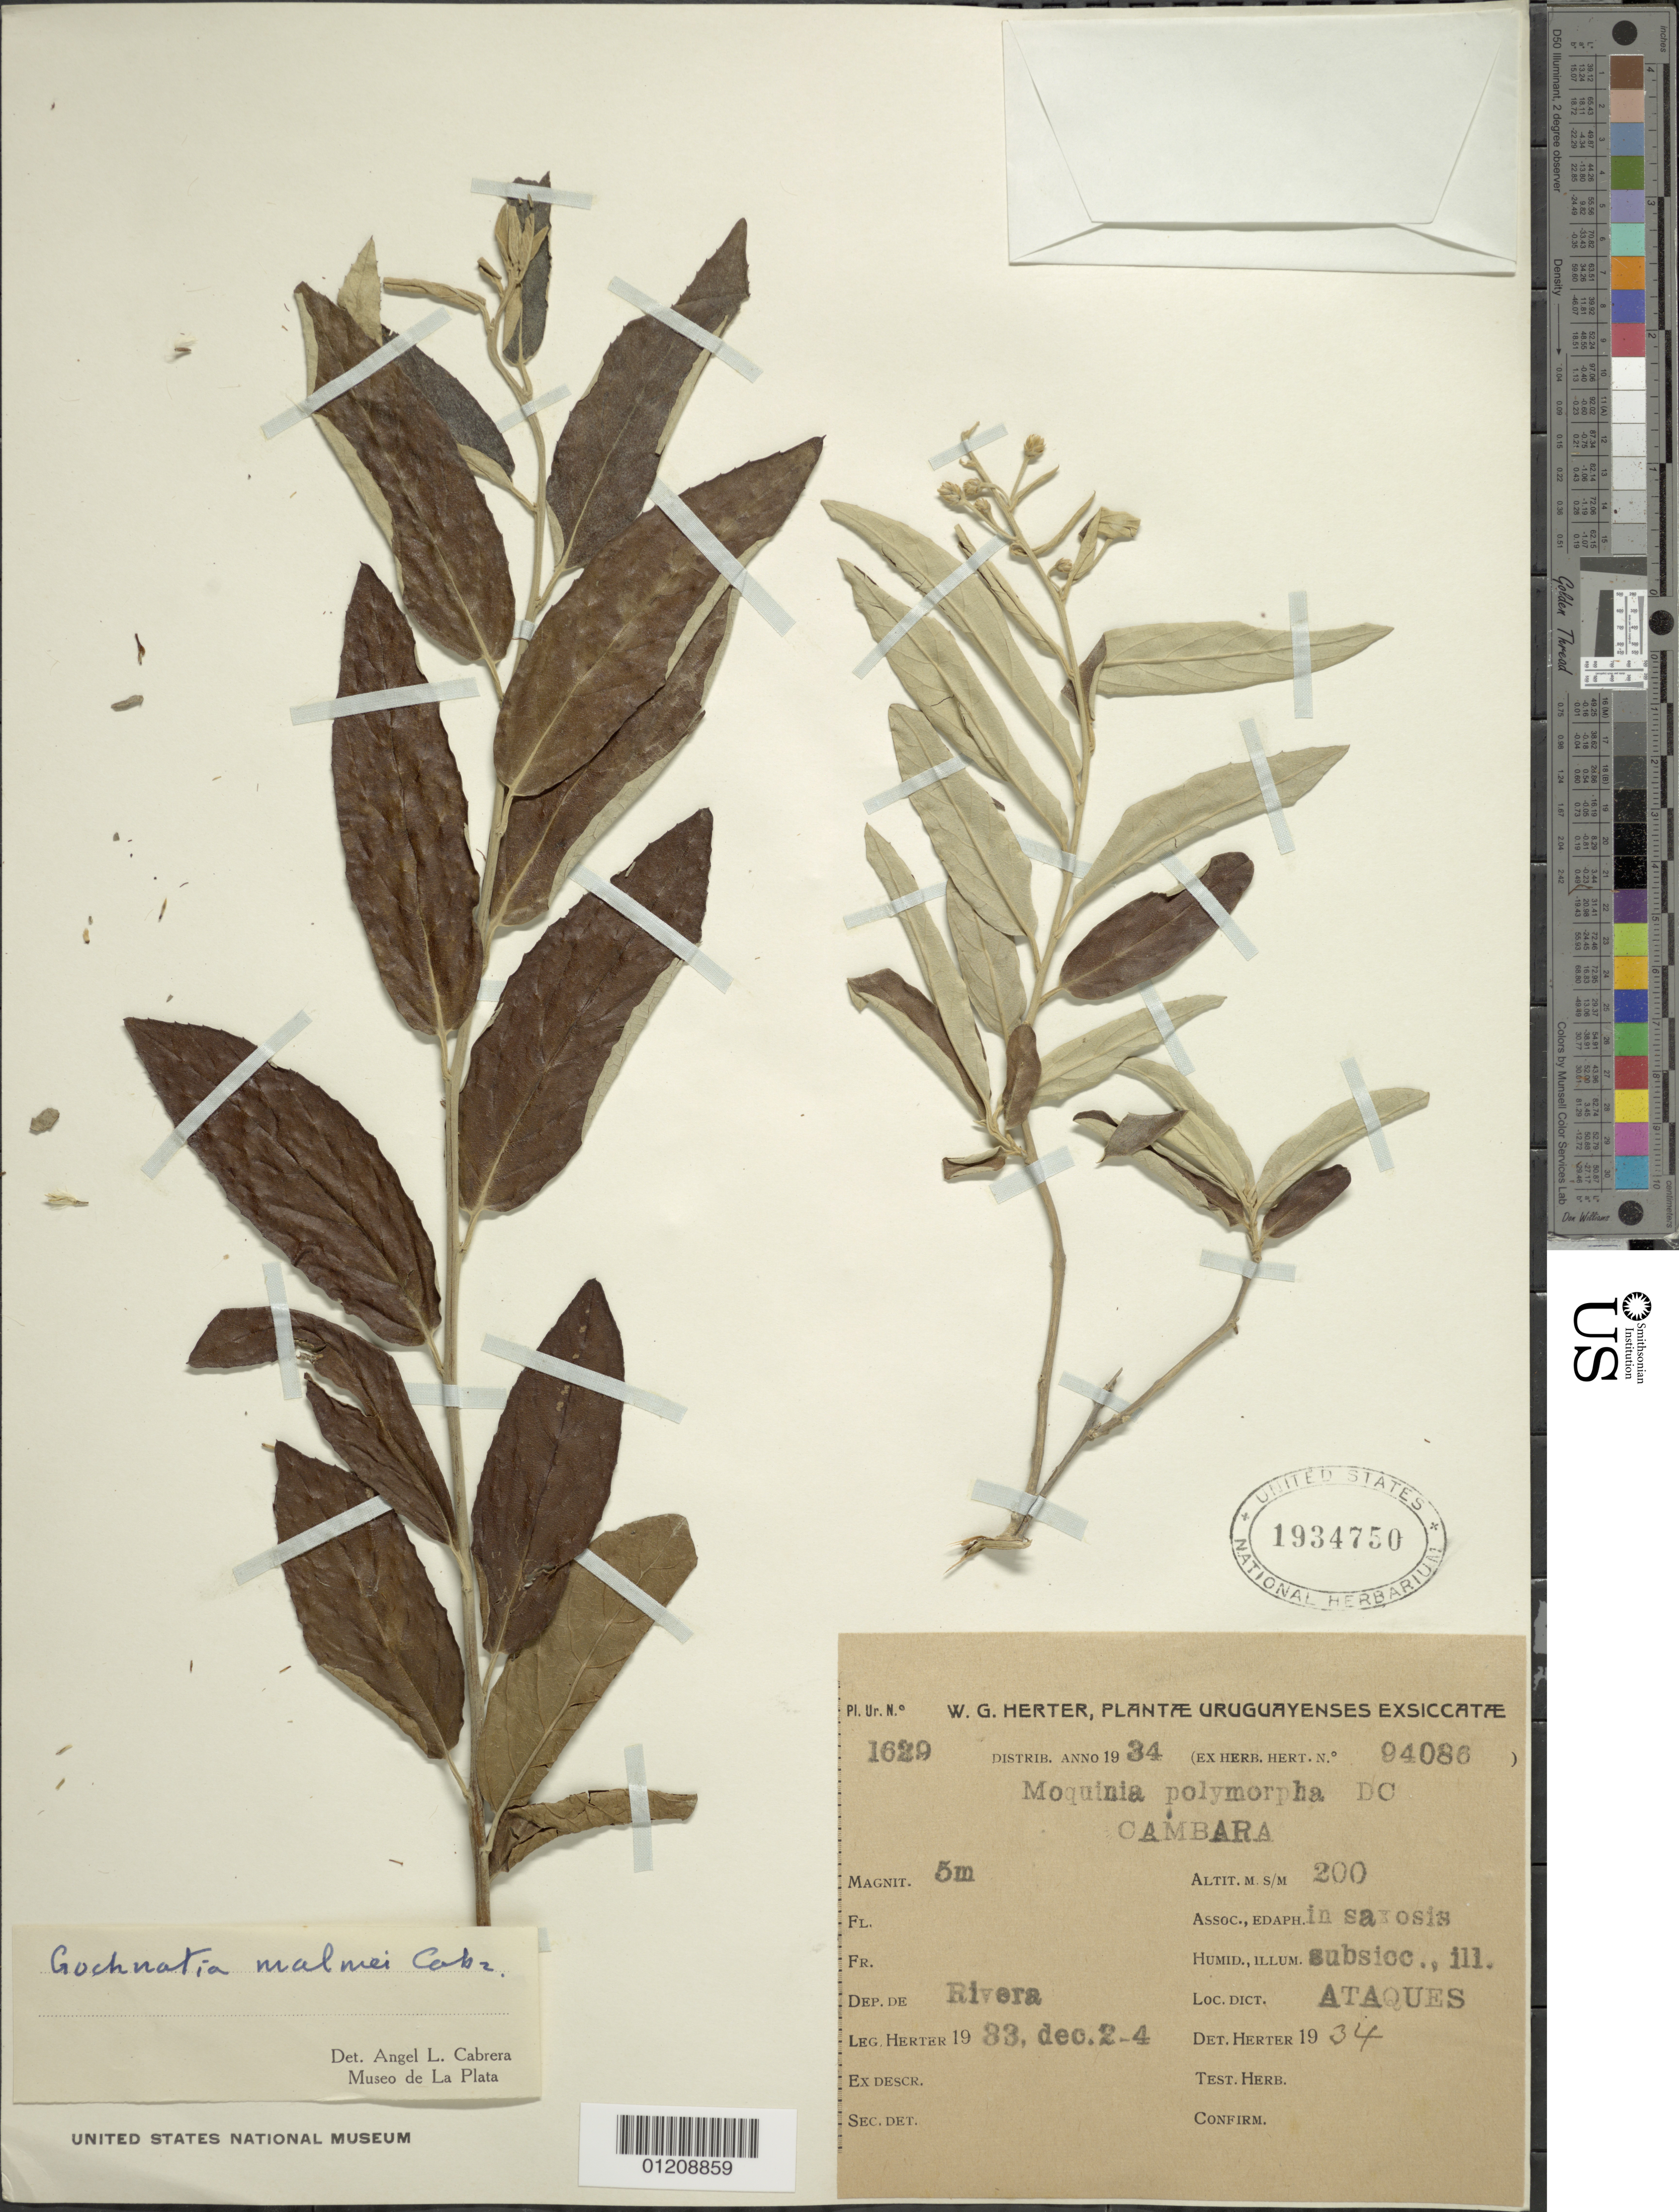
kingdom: Plantae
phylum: Tracheophyta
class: Magnoliopsida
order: Asterales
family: Asteraceae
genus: Moquiniastrum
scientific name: Moquiniastrum polymorphum subsp. ceanothifolium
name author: (Less.) G. Sancho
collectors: ex Herb. W.G. Herter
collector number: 1629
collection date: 1933-12-02/1933-12-04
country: Uruguay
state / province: Rivera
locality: Cambara, Ataques, Rivera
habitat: in saxosis, subsicc., ill.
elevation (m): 200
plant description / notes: Ex herb. Hert. No. 94086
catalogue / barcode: US 1934750